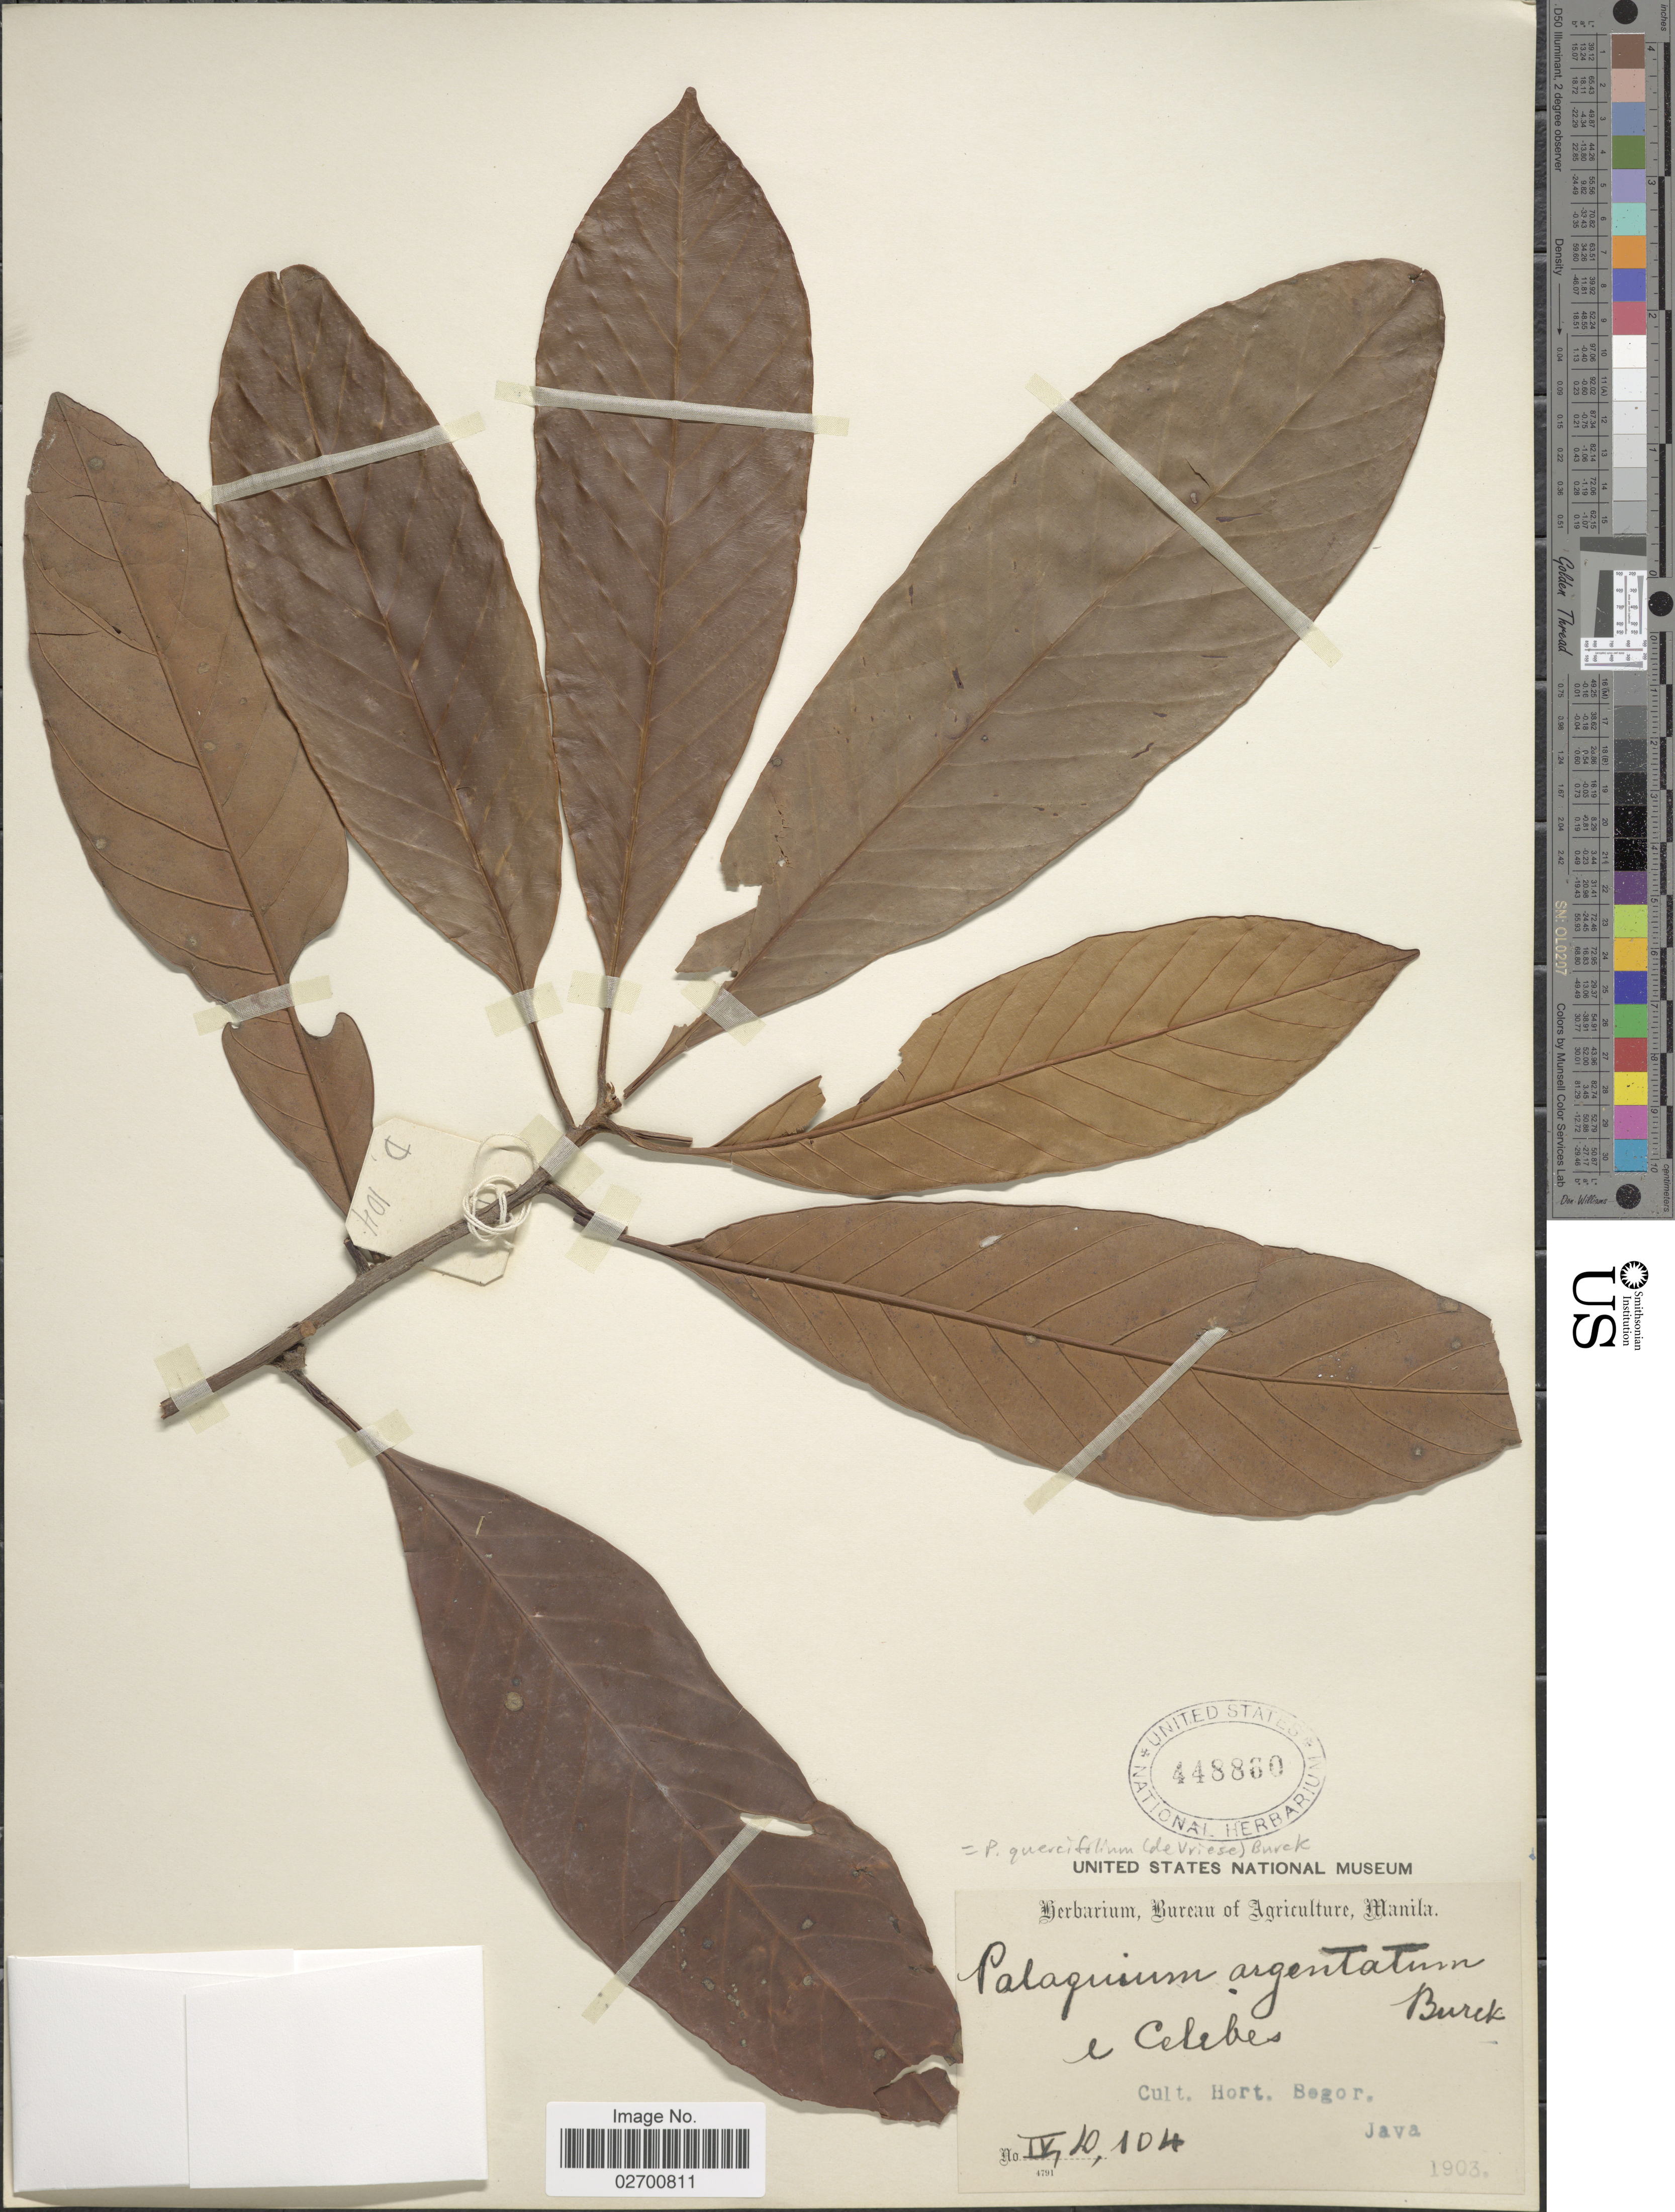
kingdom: Plantae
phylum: Tracheophyta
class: Magnoliopsida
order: Ericales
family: Sapotaceae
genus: Palaquium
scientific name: Palaquium quercifolium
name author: (de Vriese) Burck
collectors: ex Herb. Bur. Agric. Manila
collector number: IV,D, 104*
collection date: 1903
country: Indonesia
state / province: Java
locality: Cult. Hort. Bogor. e Celebes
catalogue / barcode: US 448860